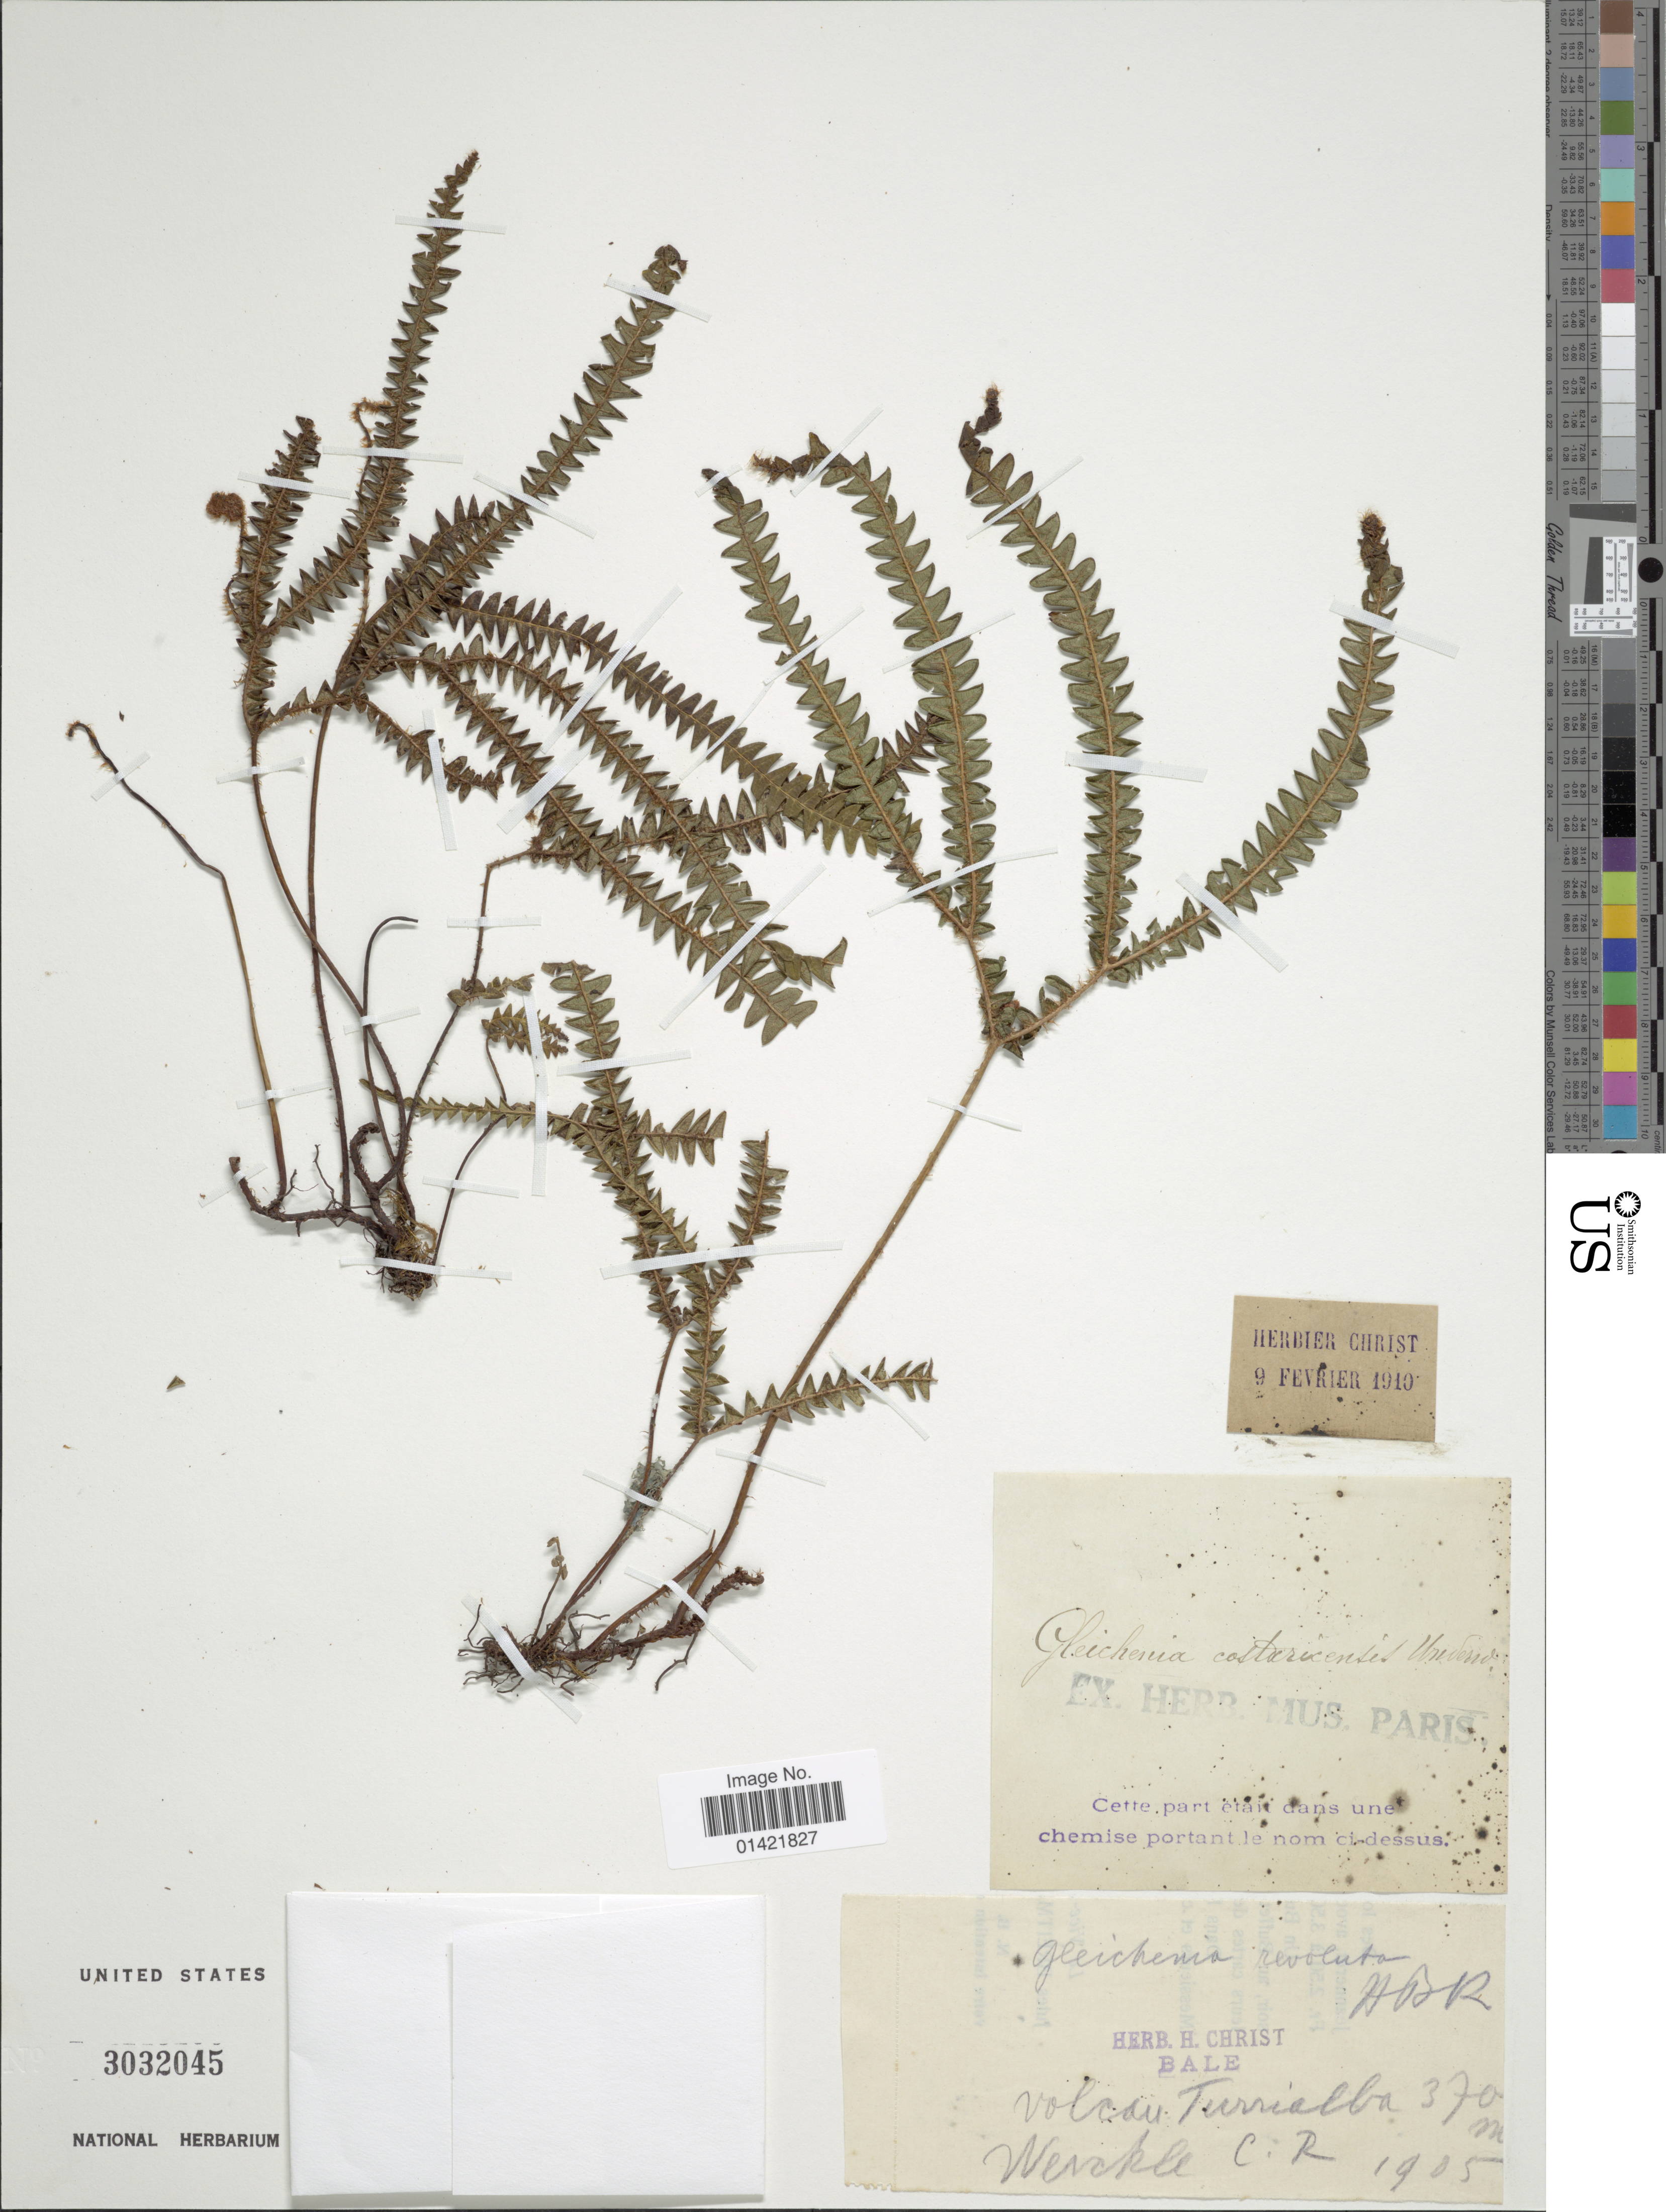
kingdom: Plantae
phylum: Tracheophyta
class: Polypodiopsida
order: Gleicheniales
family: Gleicheniaceae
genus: Sticherus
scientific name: Sticherus revolutus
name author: (Kunth) Ching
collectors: C. Werckle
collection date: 1905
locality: Volcan Terrialba.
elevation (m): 370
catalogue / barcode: US 3032045